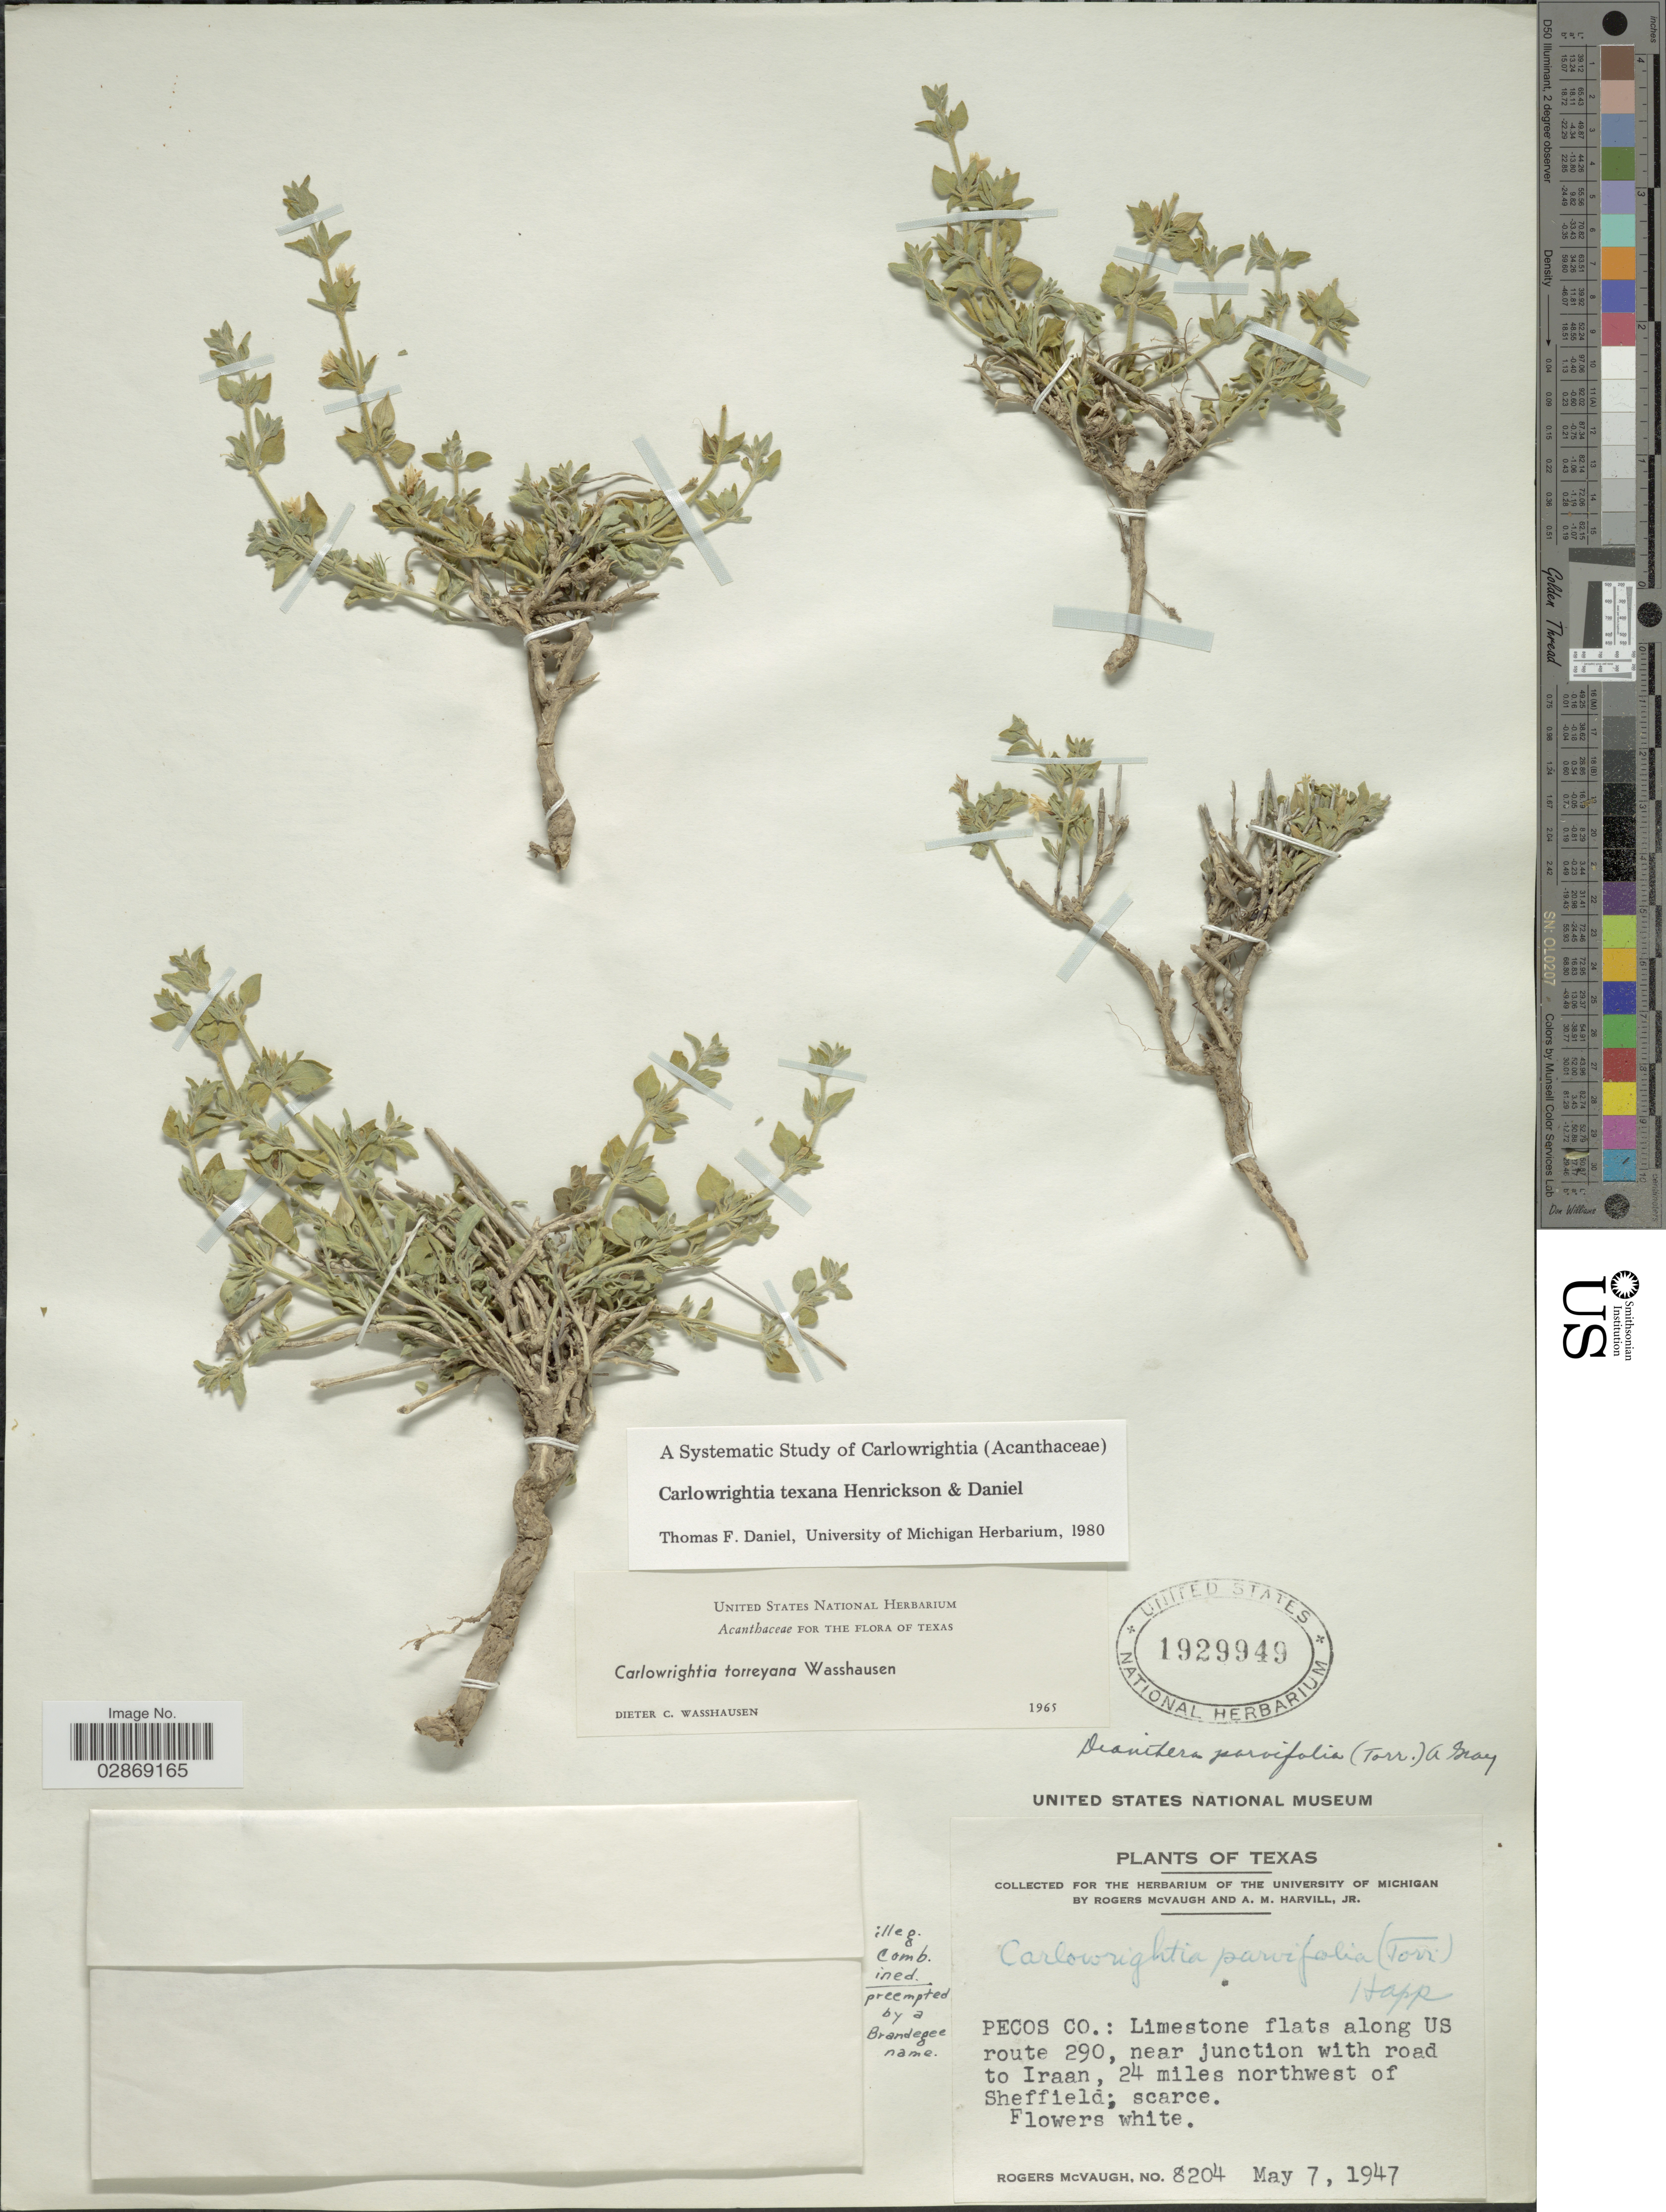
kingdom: Plantae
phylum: Tracheophyta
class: Magnoliopsida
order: Lamiales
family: Acanthaceae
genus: Carlowrightia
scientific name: Carlowrightia texana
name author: Henrickson & T.F. Daniel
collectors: R. McVaugh & A. Harvill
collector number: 8204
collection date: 1947-05-07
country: United States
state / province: Texas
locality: Pecos Co.: Limestone flats along US route 290, near junction with road to Iraan, 24 miles northwest of Sheffield.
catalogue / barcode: US 1929949